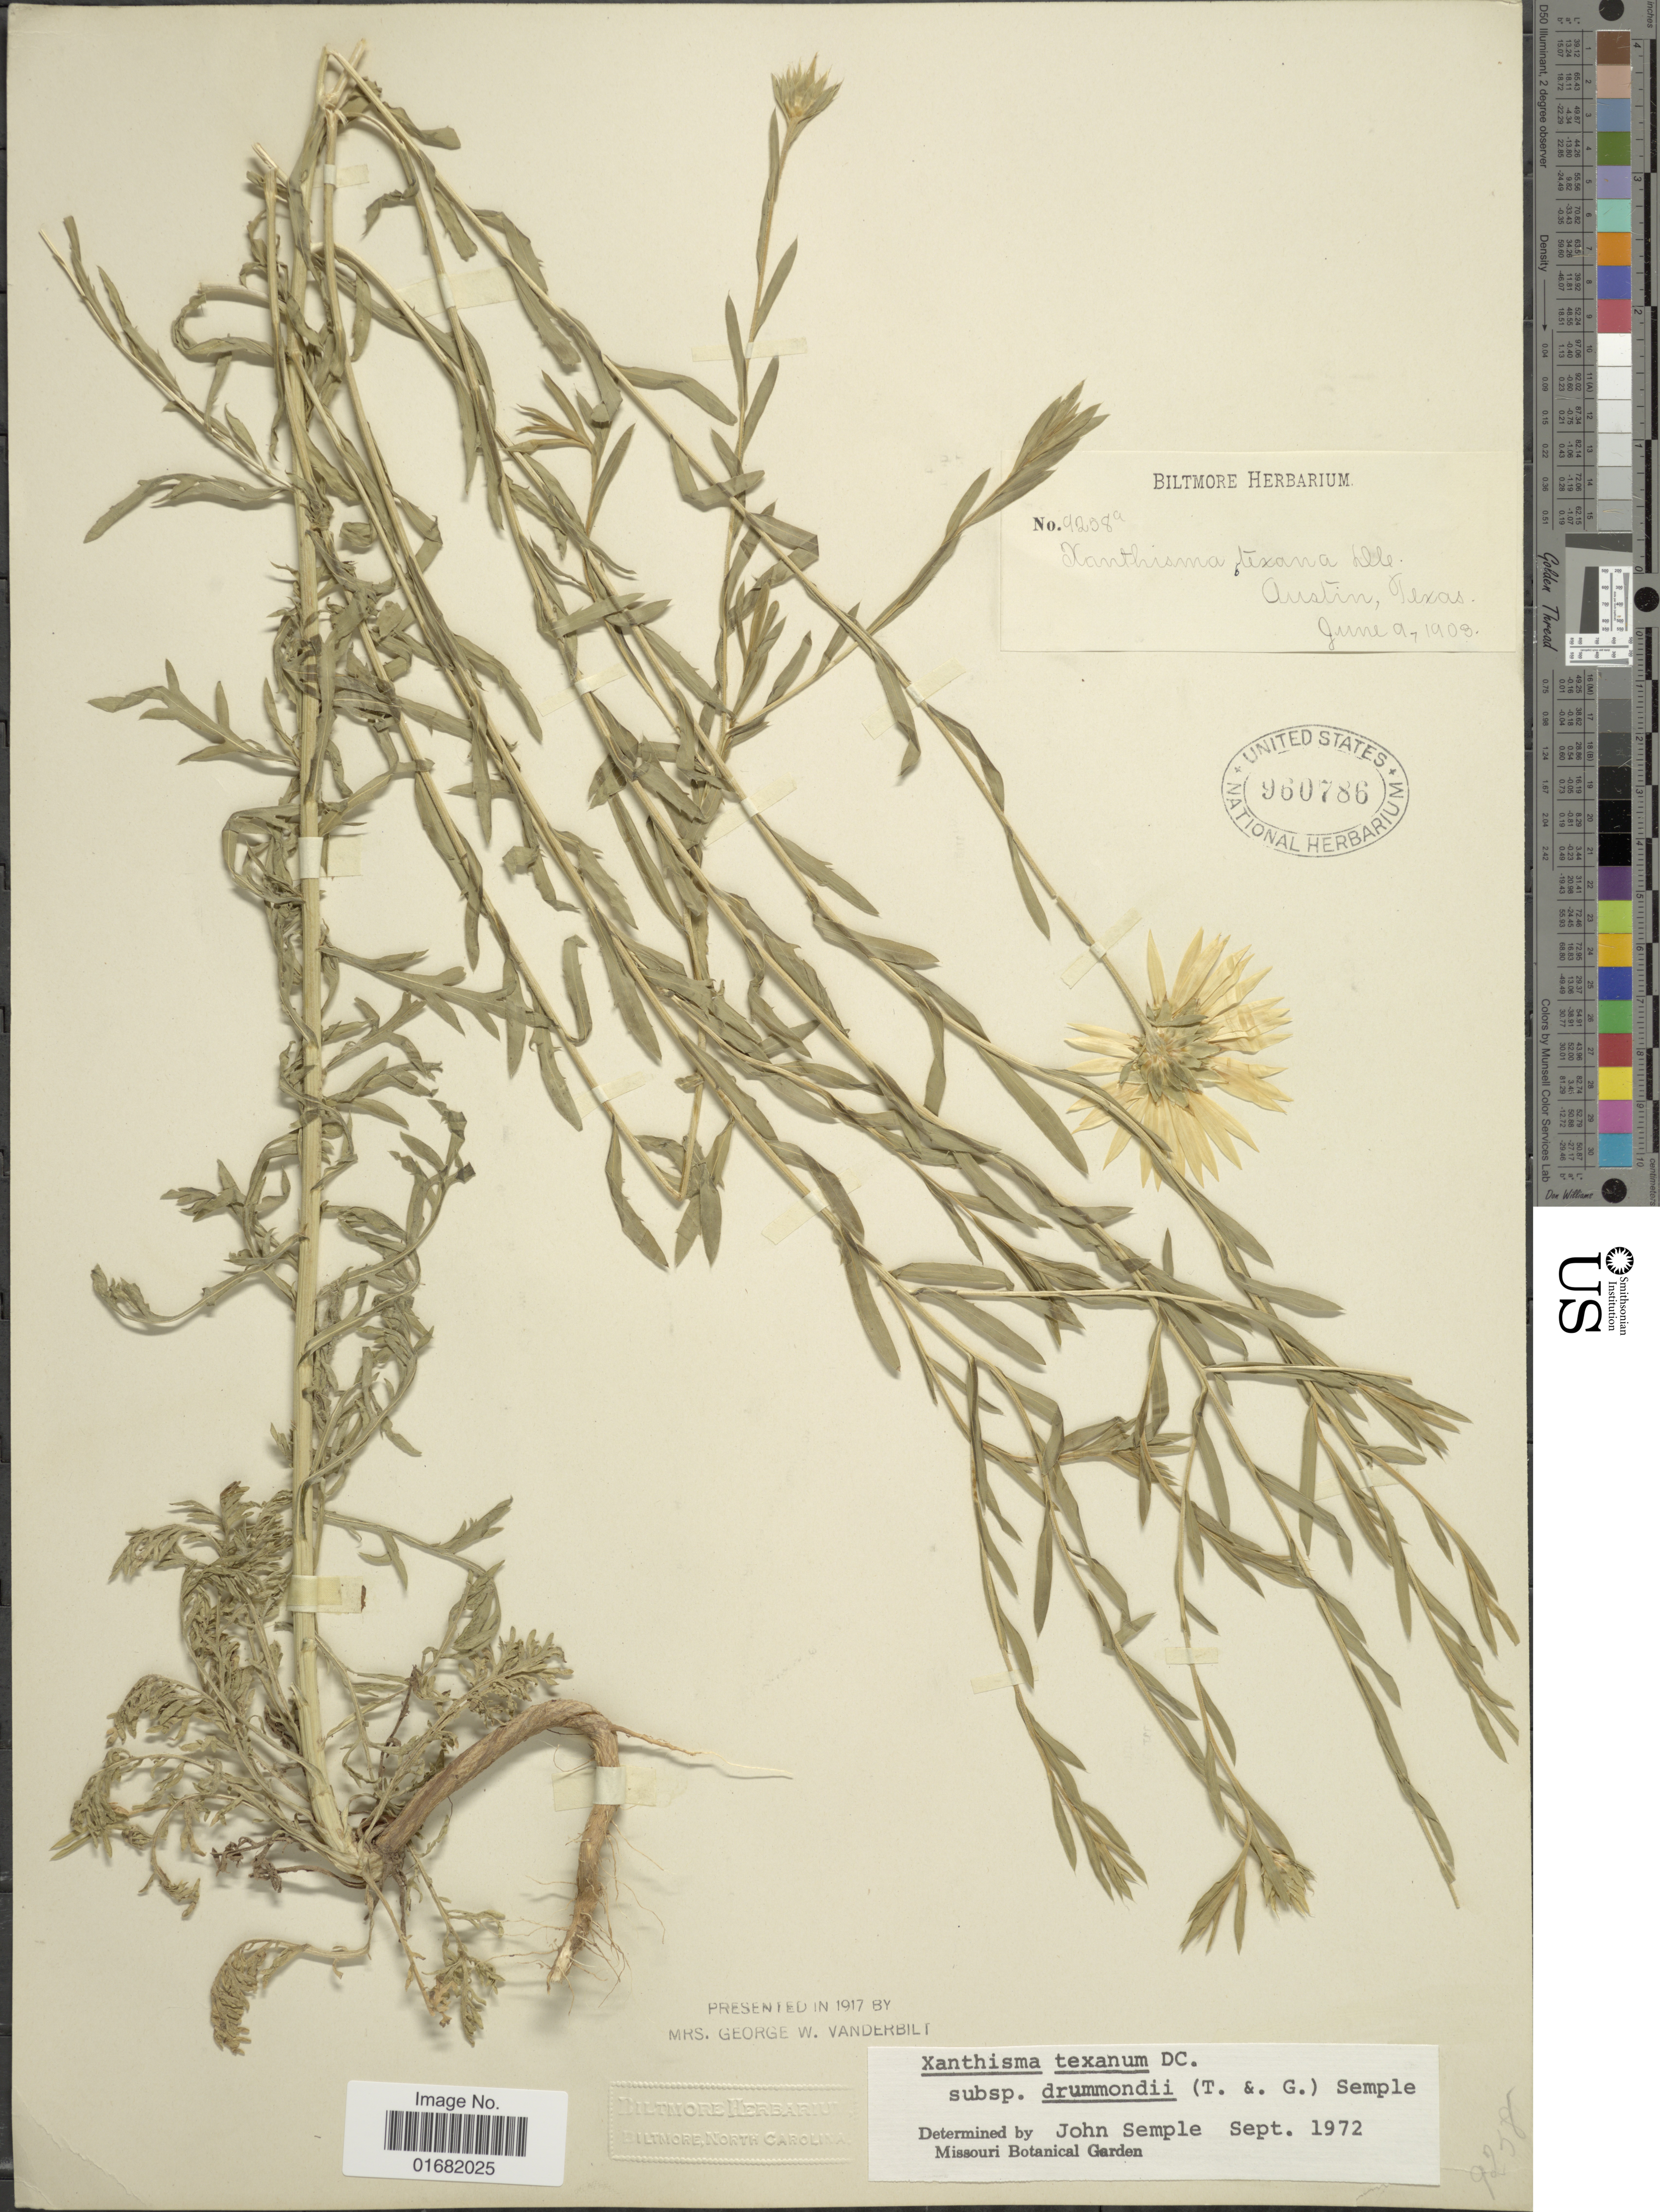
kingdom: Plantae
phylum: Tracheophyta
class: Magnoliopsida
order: Asterales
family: Asteraceae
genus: Xanthisma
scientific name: Xanthisma texanum subsp. drummondii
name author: (Torr. & A. Gray) Semple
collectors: ex herb. Biltmore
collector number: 9258a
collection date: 1908-06-09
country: United States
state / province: Texas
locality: Austin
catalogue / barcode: US 960786